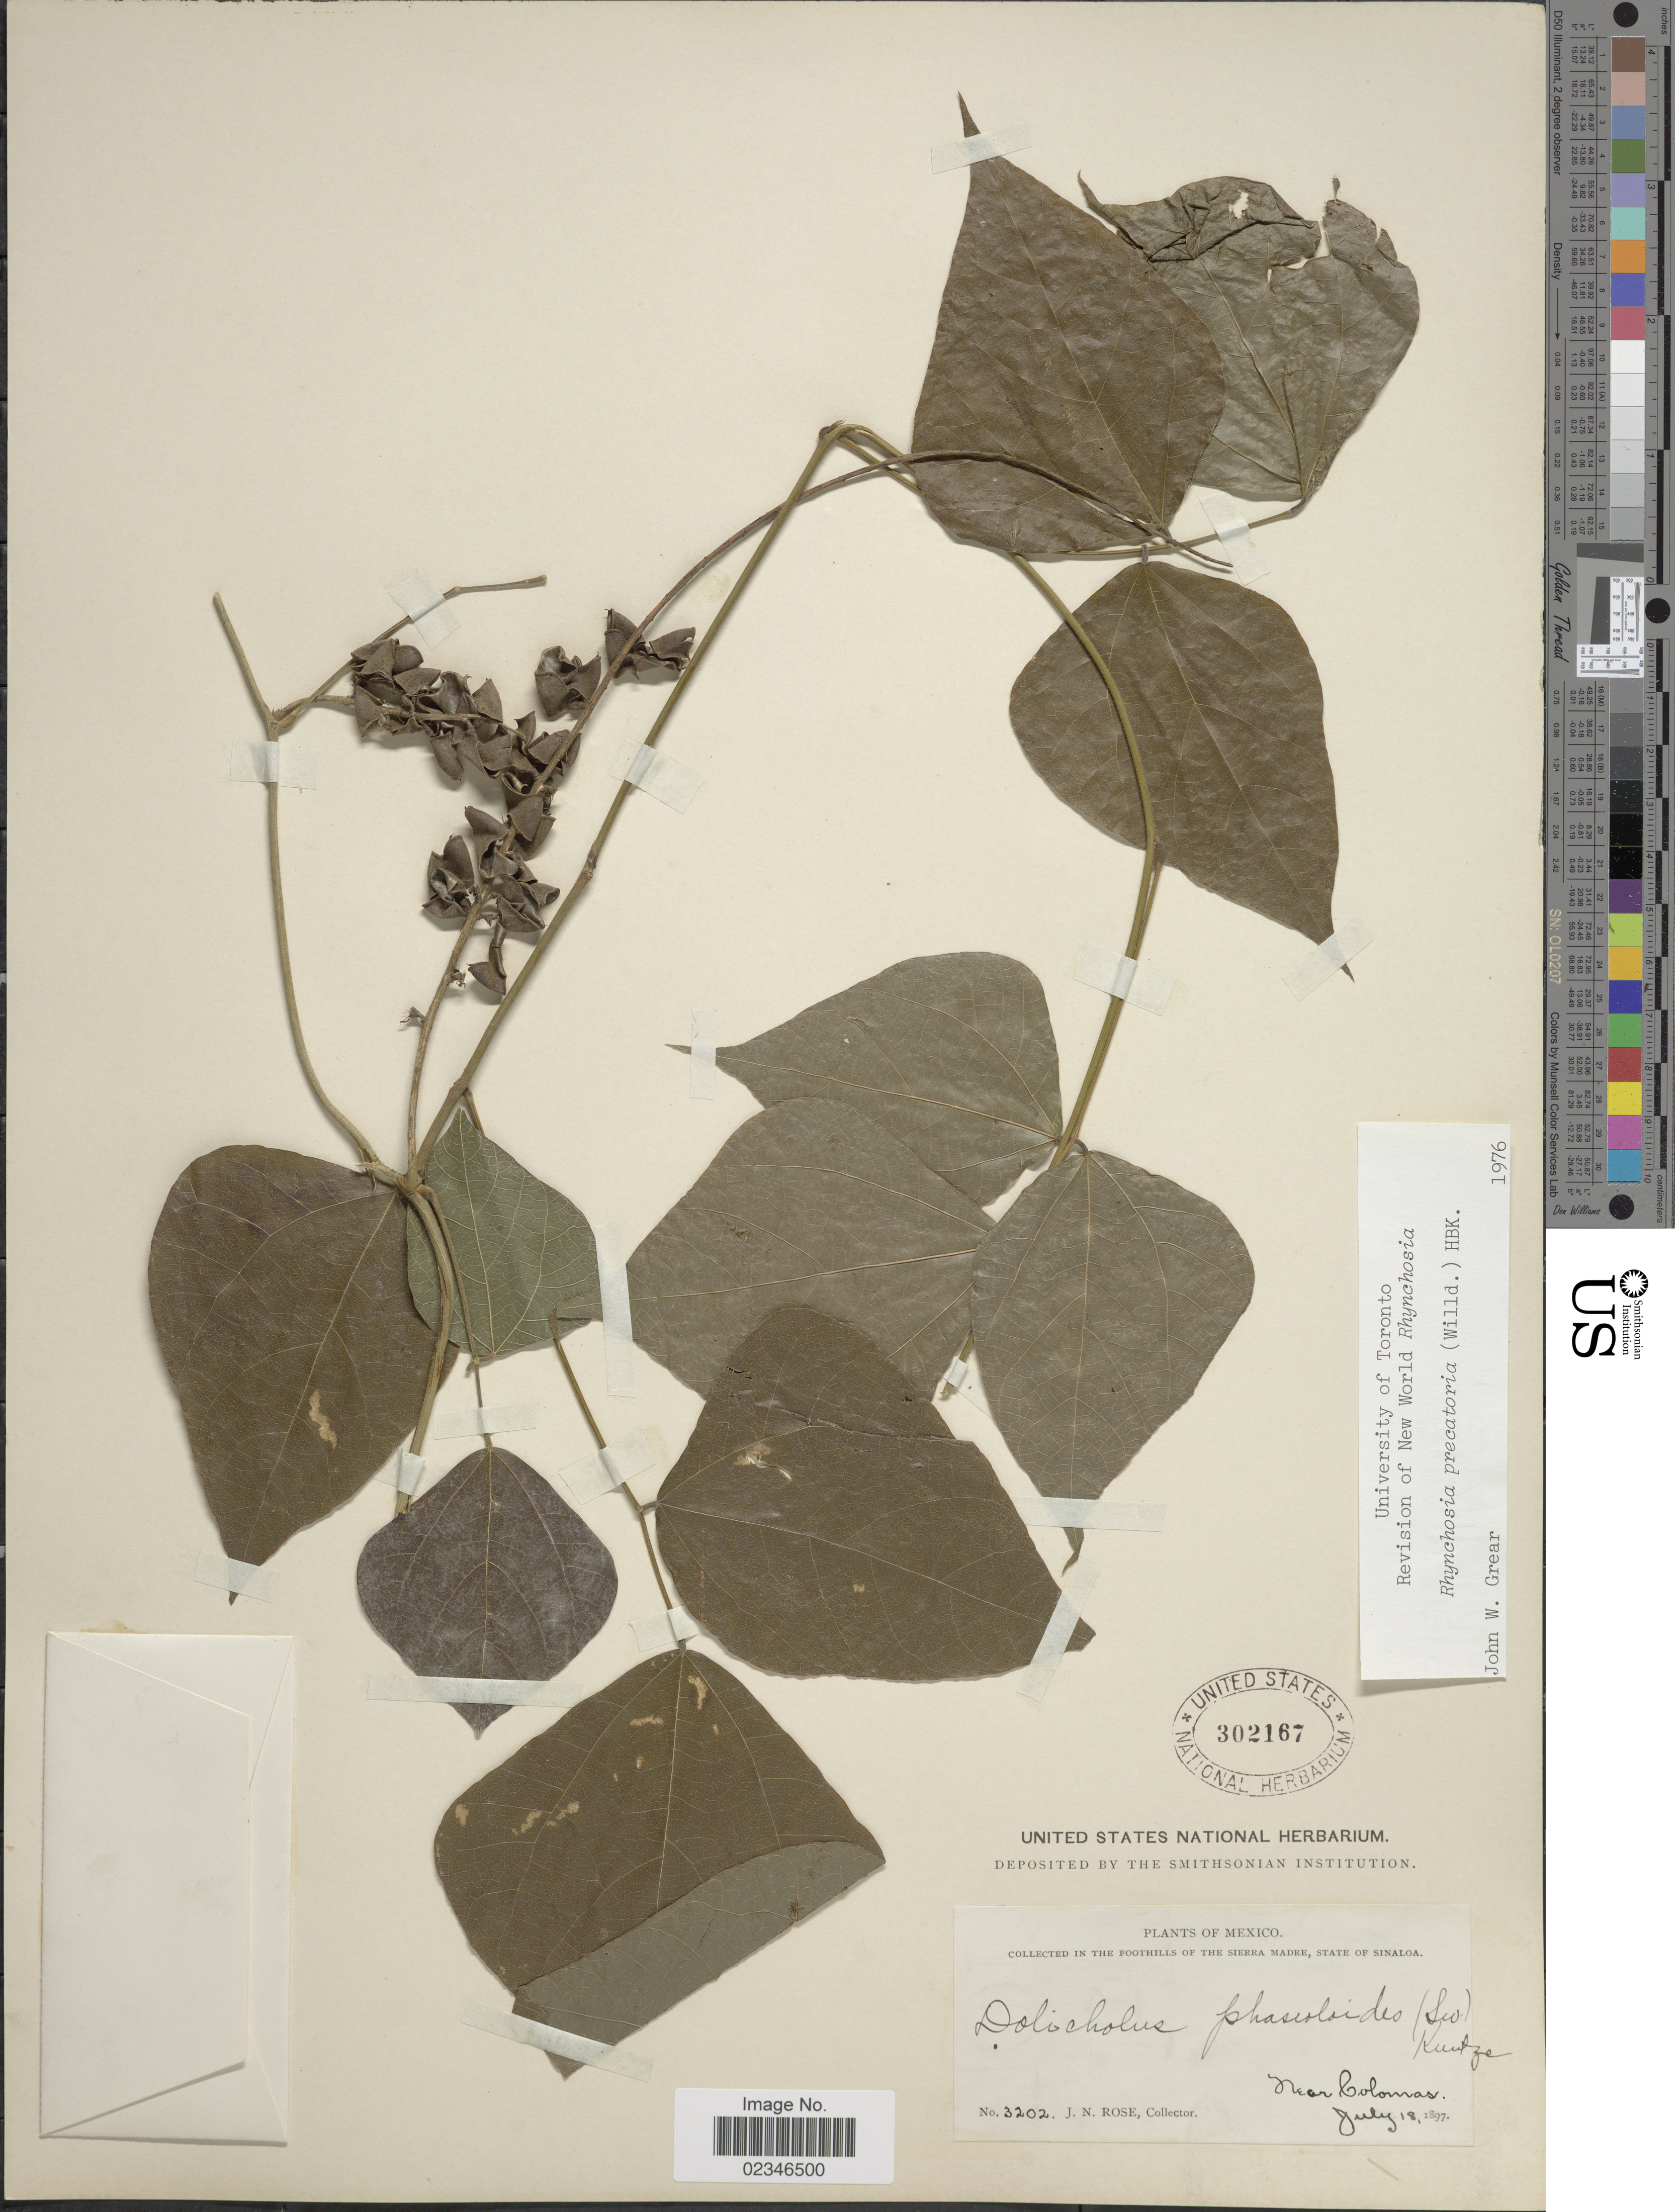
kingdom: Plantae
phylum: Tracheophyta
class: Magnoliopsida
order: Fabales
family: Fabaceae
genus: Rhynchosia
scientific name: Rhynchosia precatoria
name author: (Willd.) DC.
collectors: J. N. Rose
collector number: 3202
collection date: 1897-07-18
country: Mexico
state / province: Sinaloa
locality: In The Foothills of The Sierra Madre, State of Sinaloa, Near Colomas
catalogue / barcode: US 302167